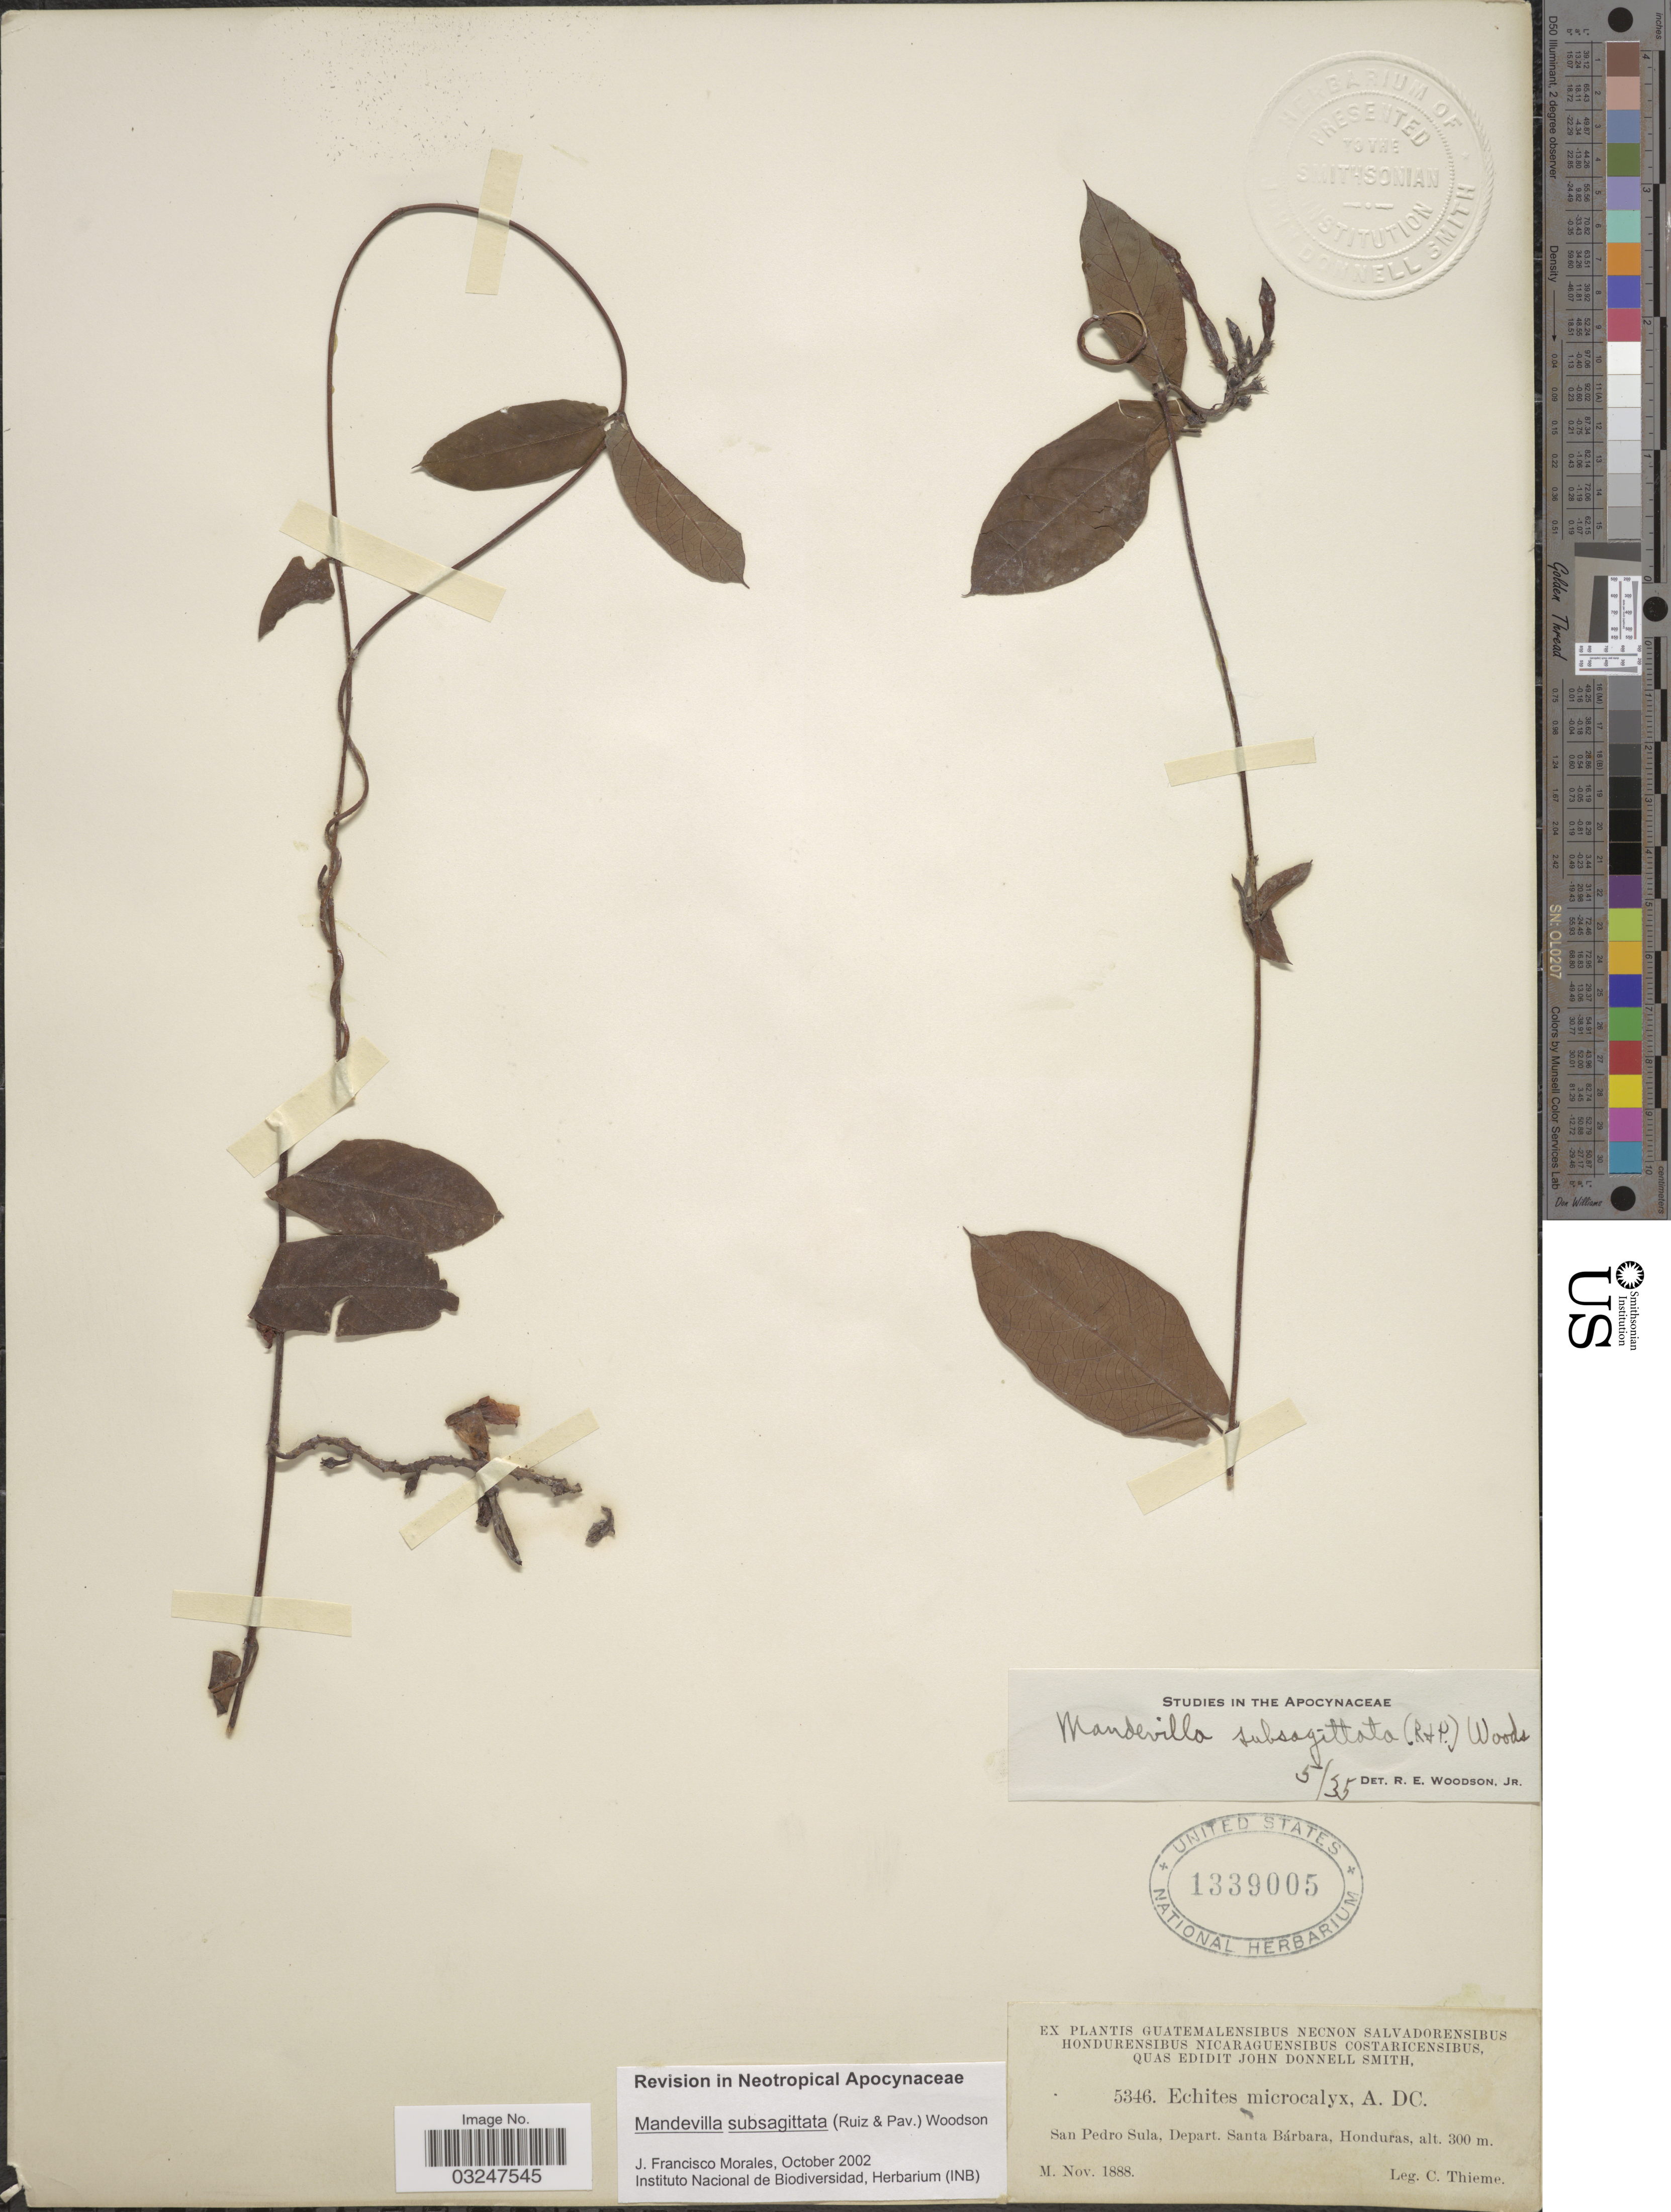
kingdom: Plantae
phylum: Tracheophyta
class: Magnoliopsida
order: Gentianales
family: Apocynaceae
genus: Mandevilla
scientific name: Mandevilla subsagittata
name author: (Ruiz & Pav.) Woodson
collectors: C. Thieme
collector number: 5346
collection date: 1888-11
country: Honduras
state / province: Santa Bárbara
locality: San Pedro Sula, Depart. Santa Bárbara.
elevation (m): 300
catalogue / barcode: US 1339005